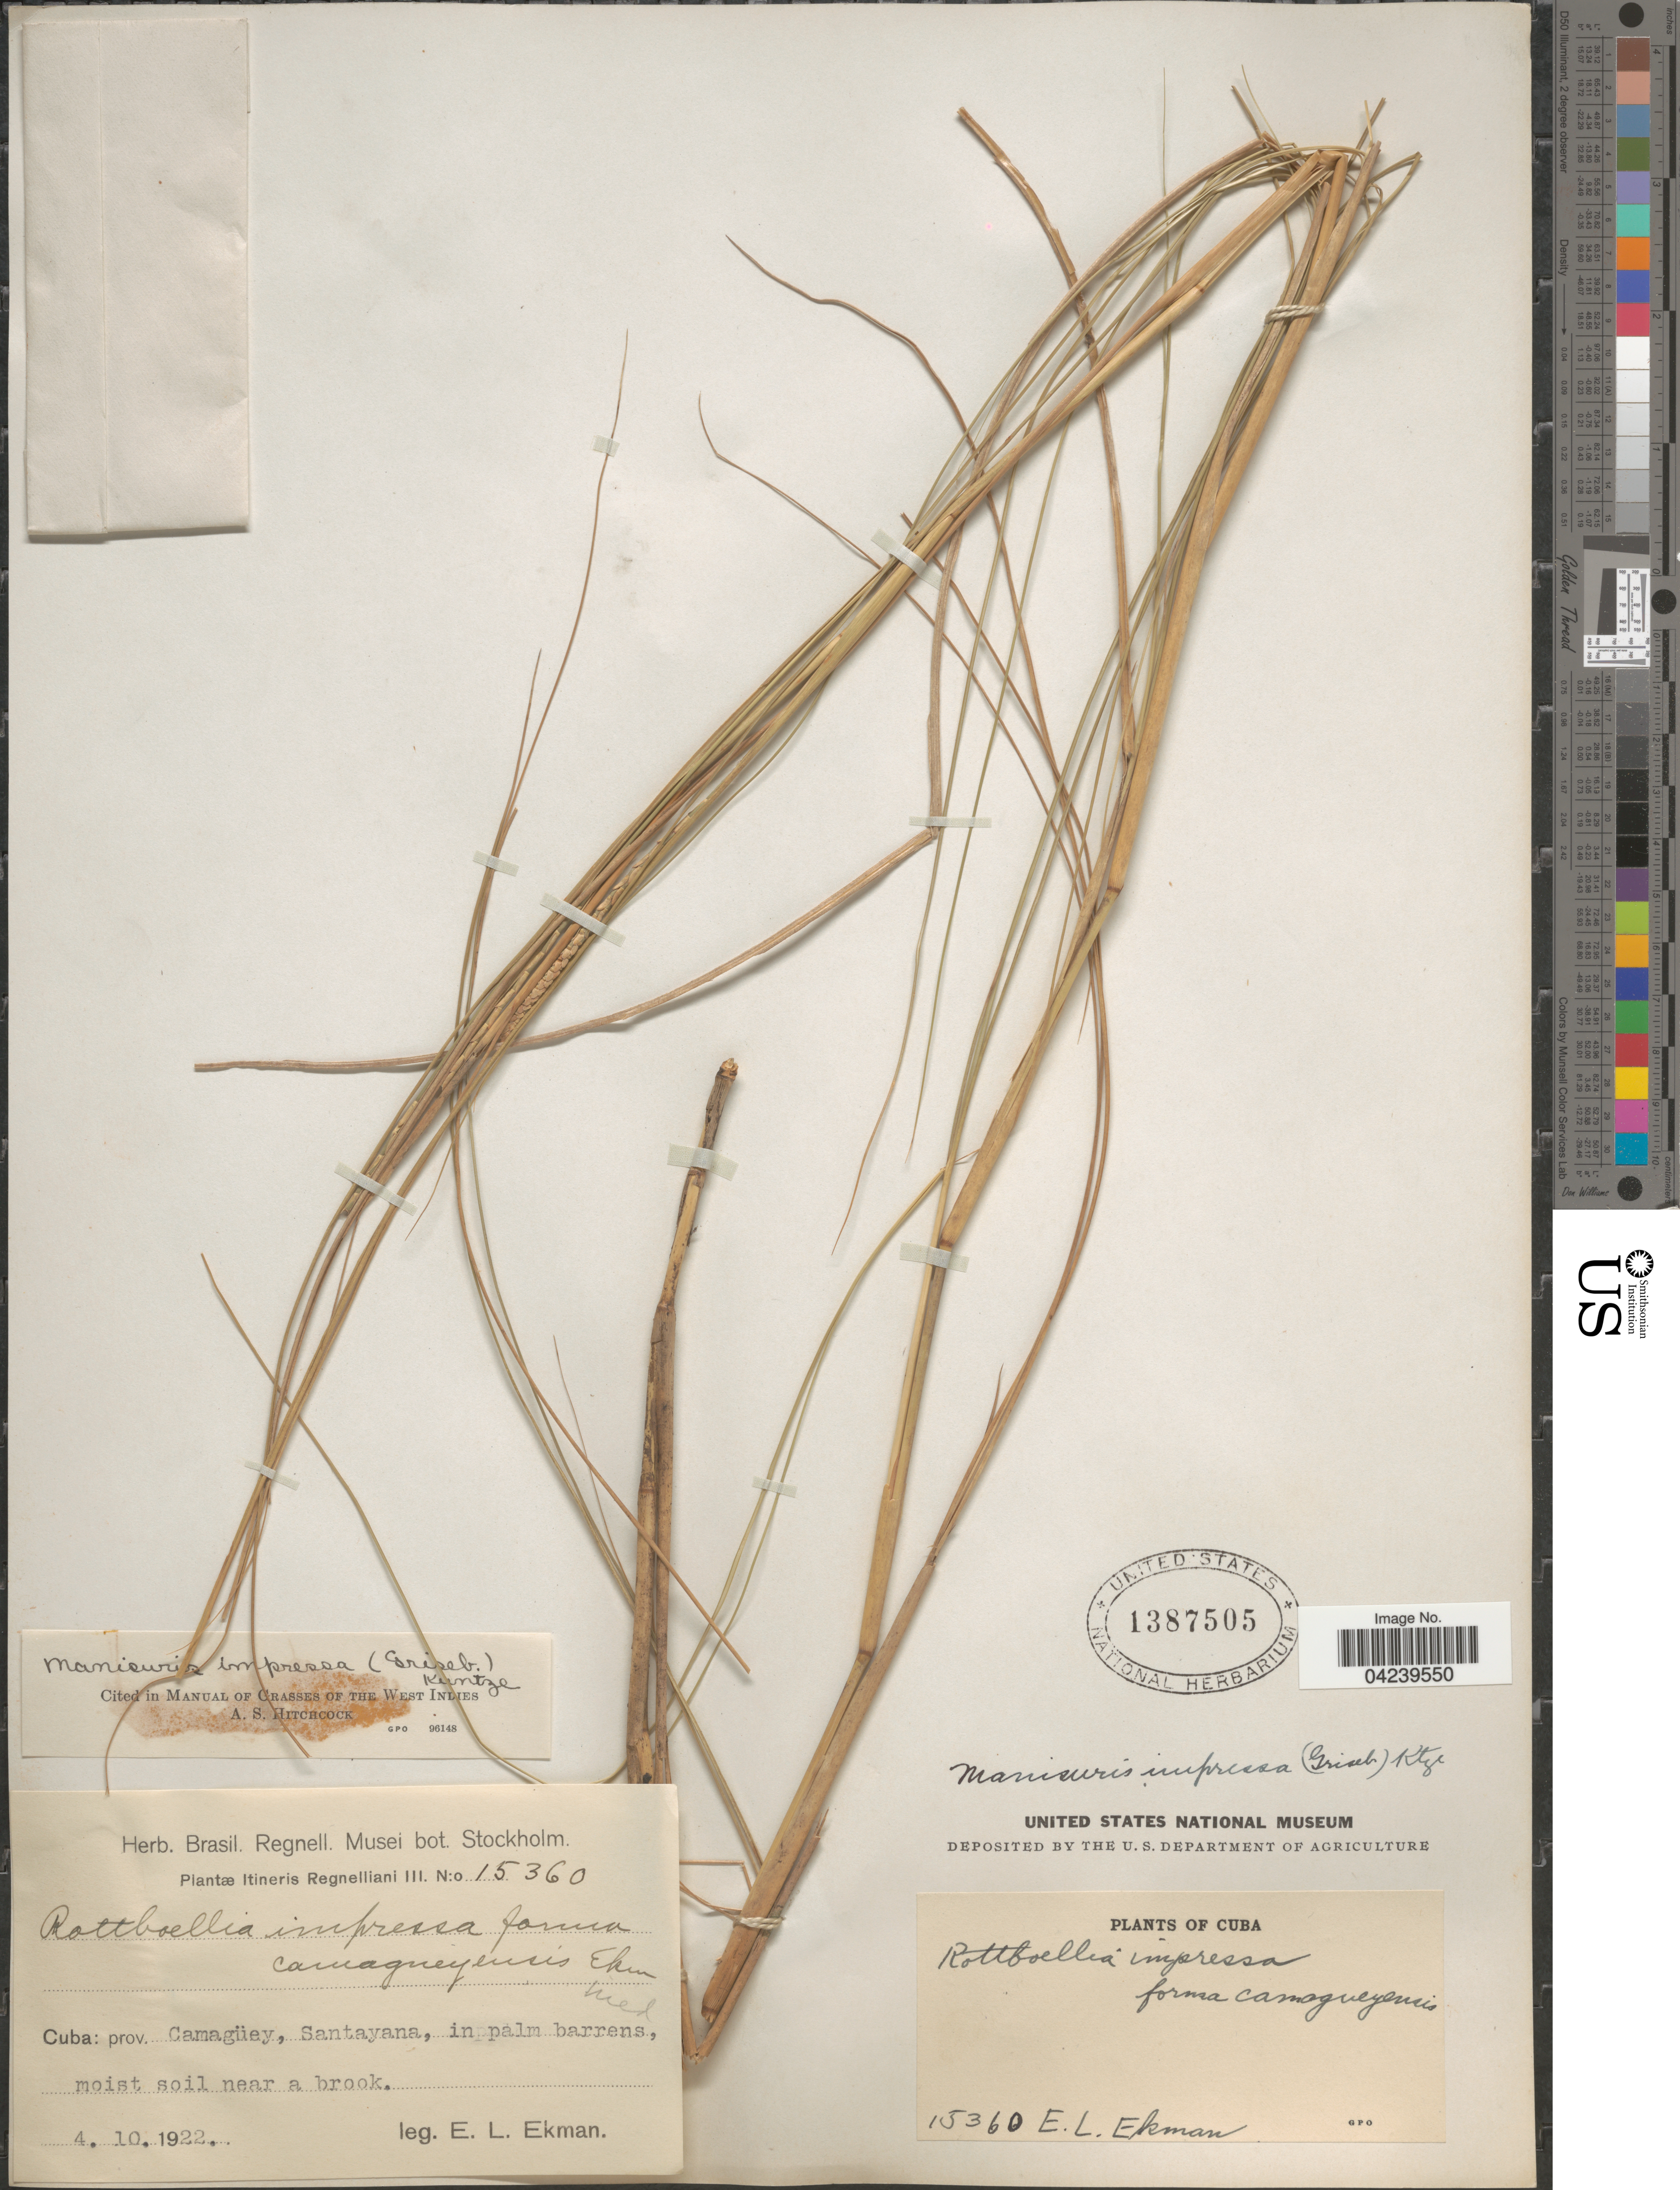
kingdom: Plantae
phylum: Tracheophyta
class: Liliopsida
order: Poales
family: Poaceae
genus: Rhytachne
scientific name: Rhytachne sp.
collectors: E. L. Ekman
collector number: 15360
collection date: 1922-10-04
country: Cuba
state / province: Camagüey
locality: Itineris Regnalliani III. Prov. Camagüey, Santayana, in palm barrens, moist soil near a brook.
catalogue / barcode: US 1387505